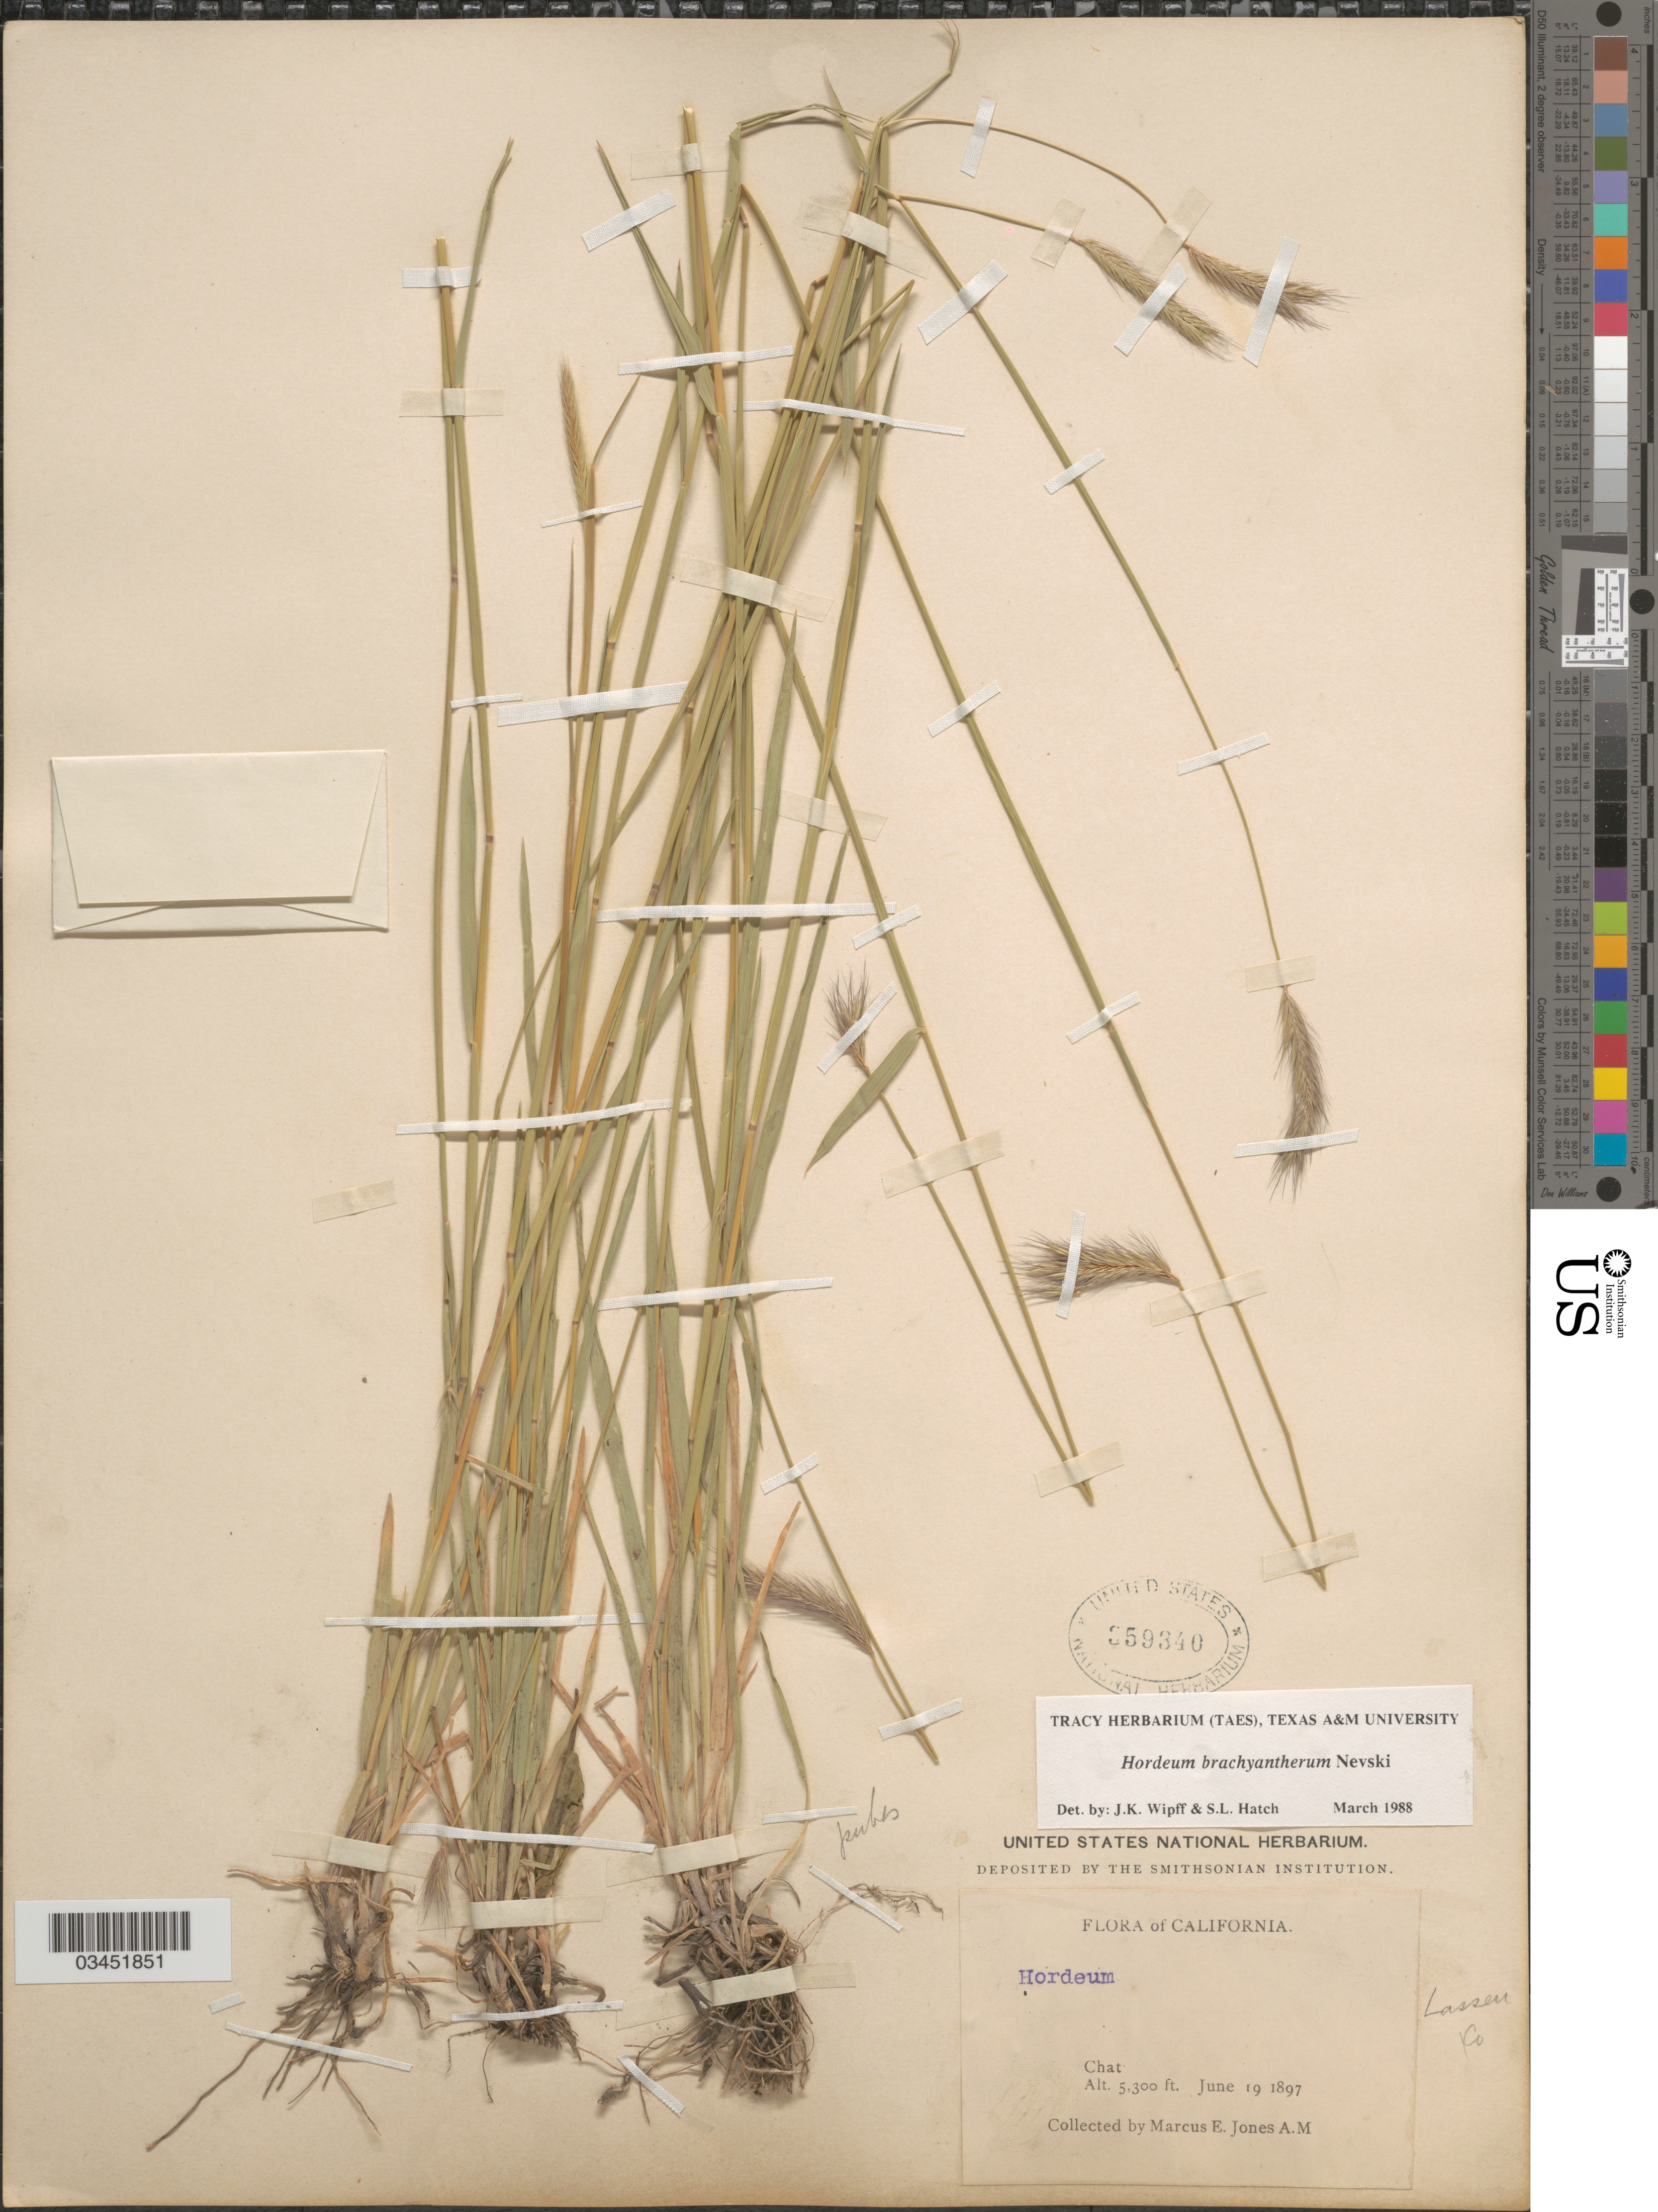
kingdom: Plantae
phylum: Tracheophyta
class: Liliopsida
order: Poales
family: Poaceae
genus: Hordeum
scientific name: Hordeum brachyantherum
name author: Nevski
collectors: M. E. Jones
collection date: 1897-06-19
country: United States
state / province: California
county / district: Lassen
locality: Chat. Lassen Co.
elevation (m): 1615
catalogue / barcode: US 359340